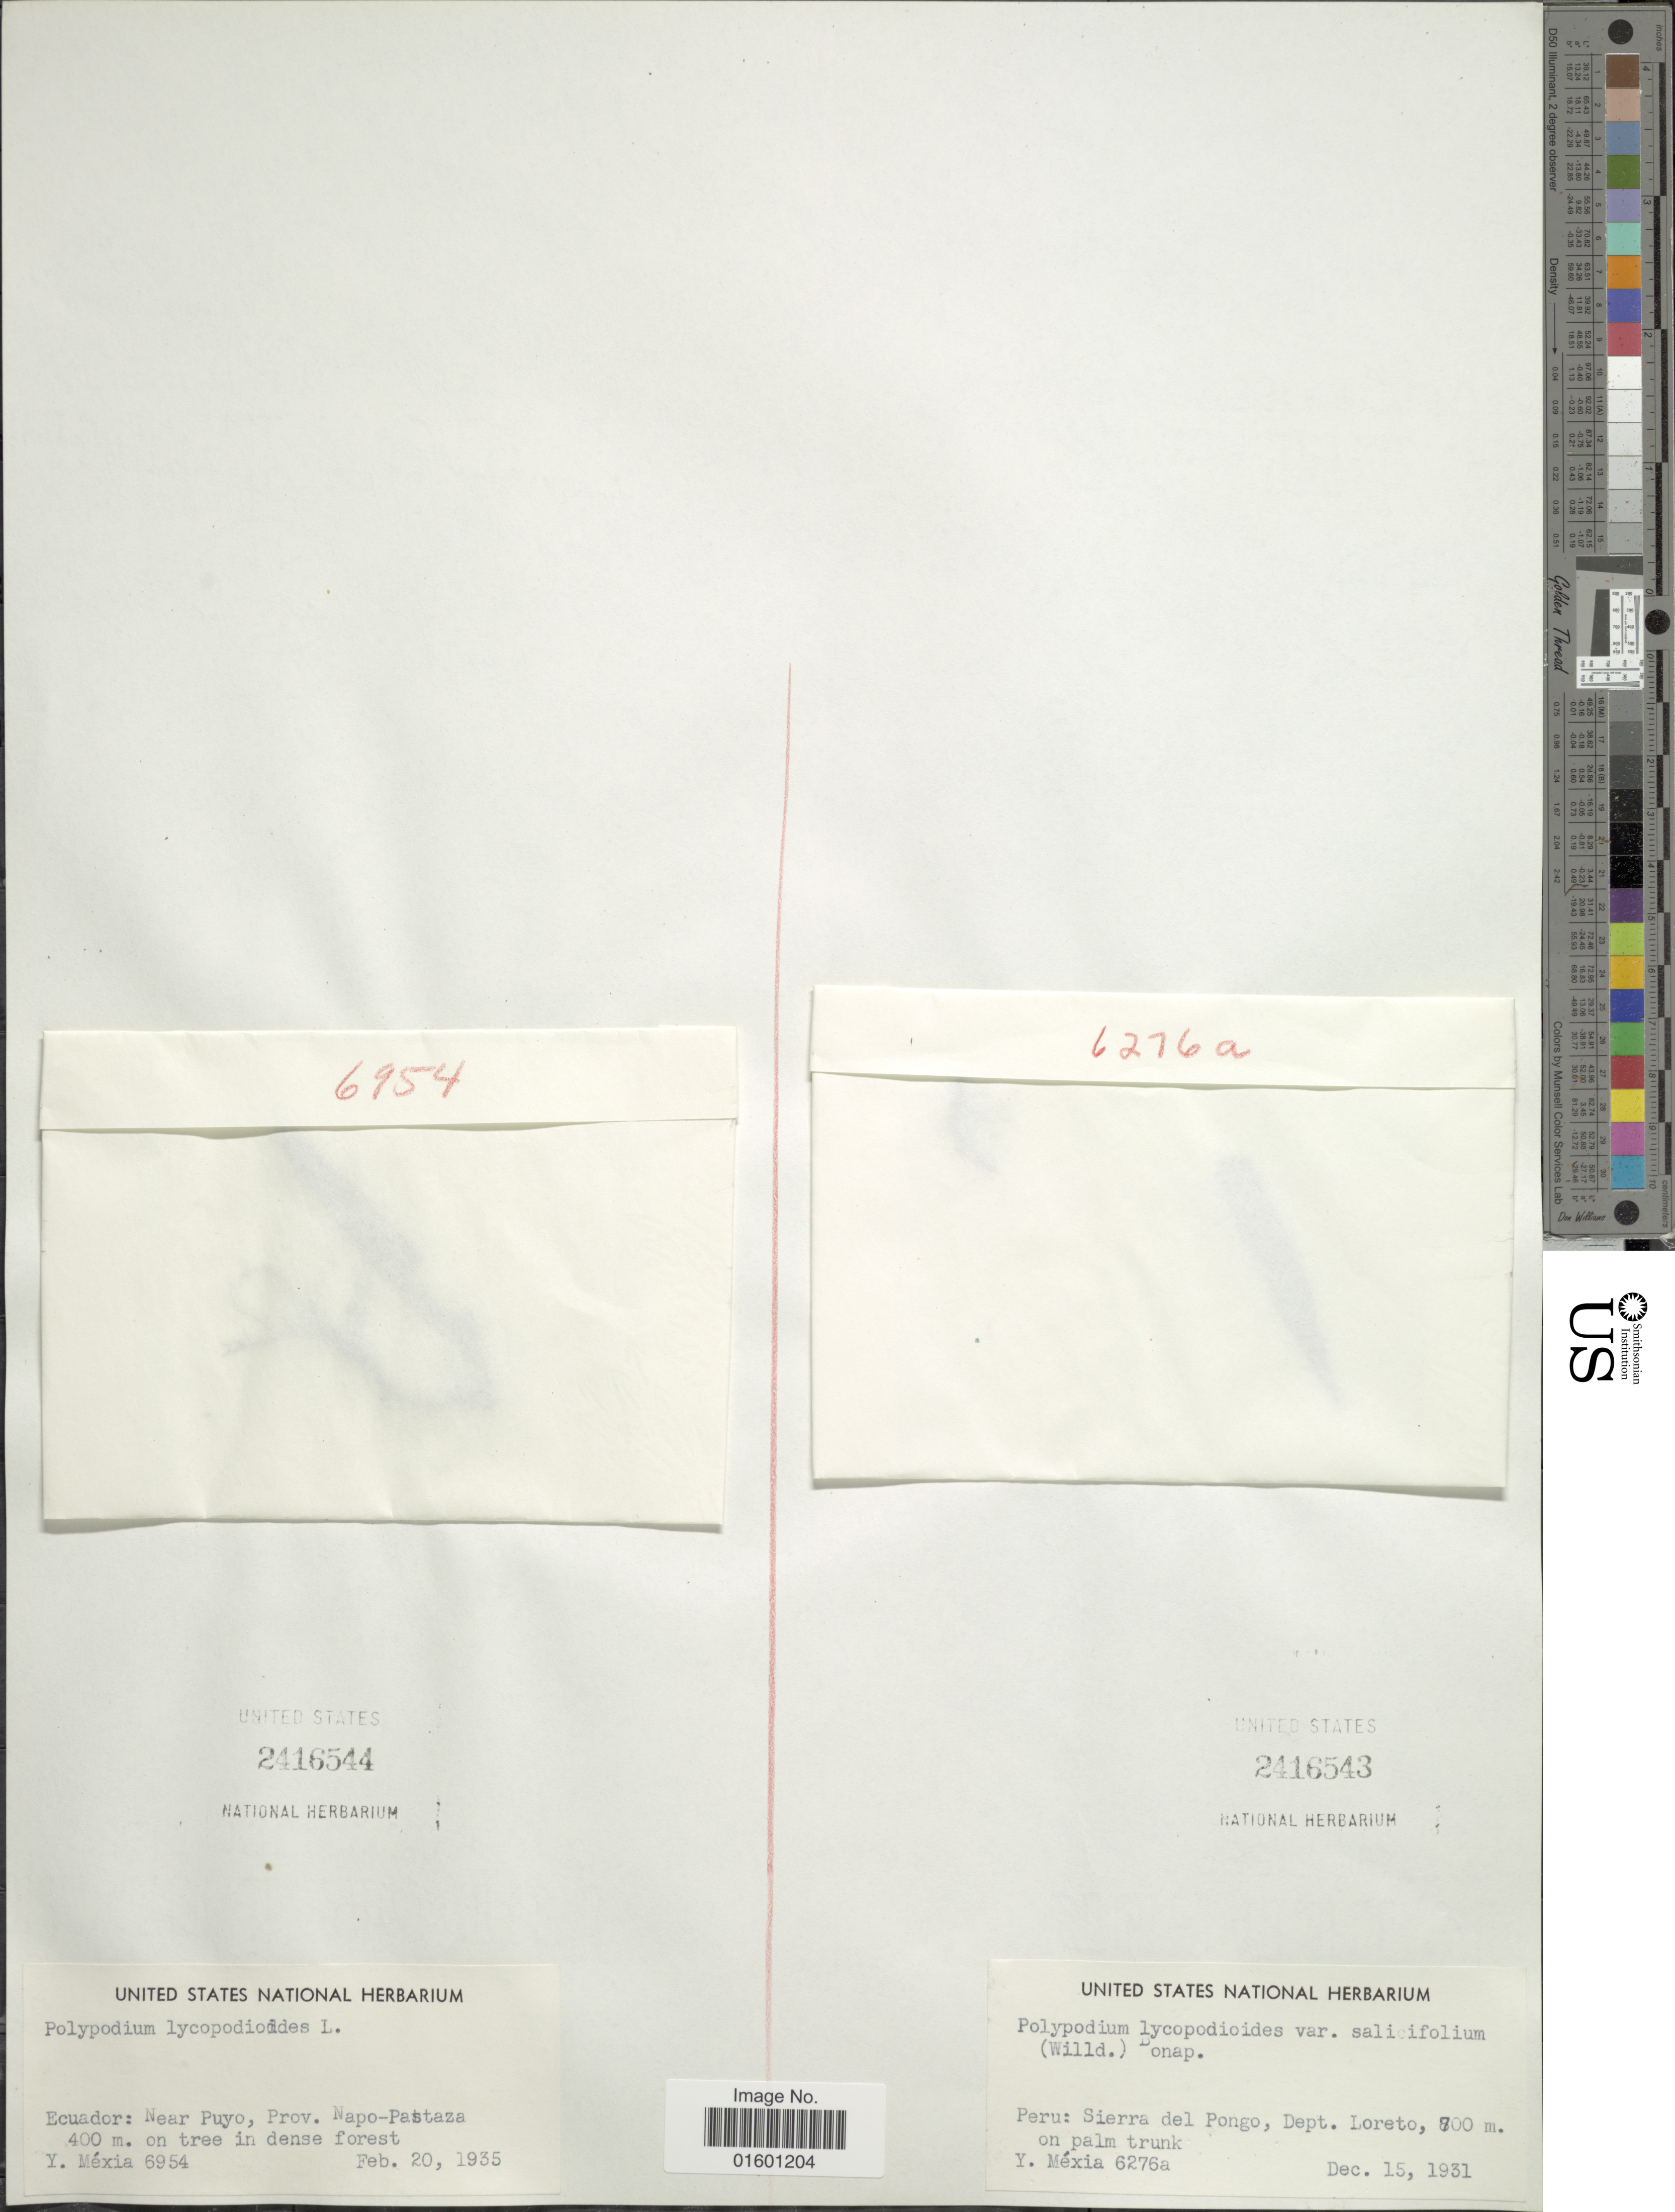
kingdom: Plantae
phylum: Tracheophyta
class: Polypodiopsida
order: Polypodiales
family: Polypodiaceae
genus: Microgramma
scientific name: Microgramma lycopodioides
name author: (L.) Copel.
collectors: Y. Mexia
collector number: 6276a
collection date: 1931-12-15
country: Peru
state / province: Loreto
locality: Sierra del Pongo, on palm trunk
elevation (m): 700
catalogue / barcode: US 2416543-2